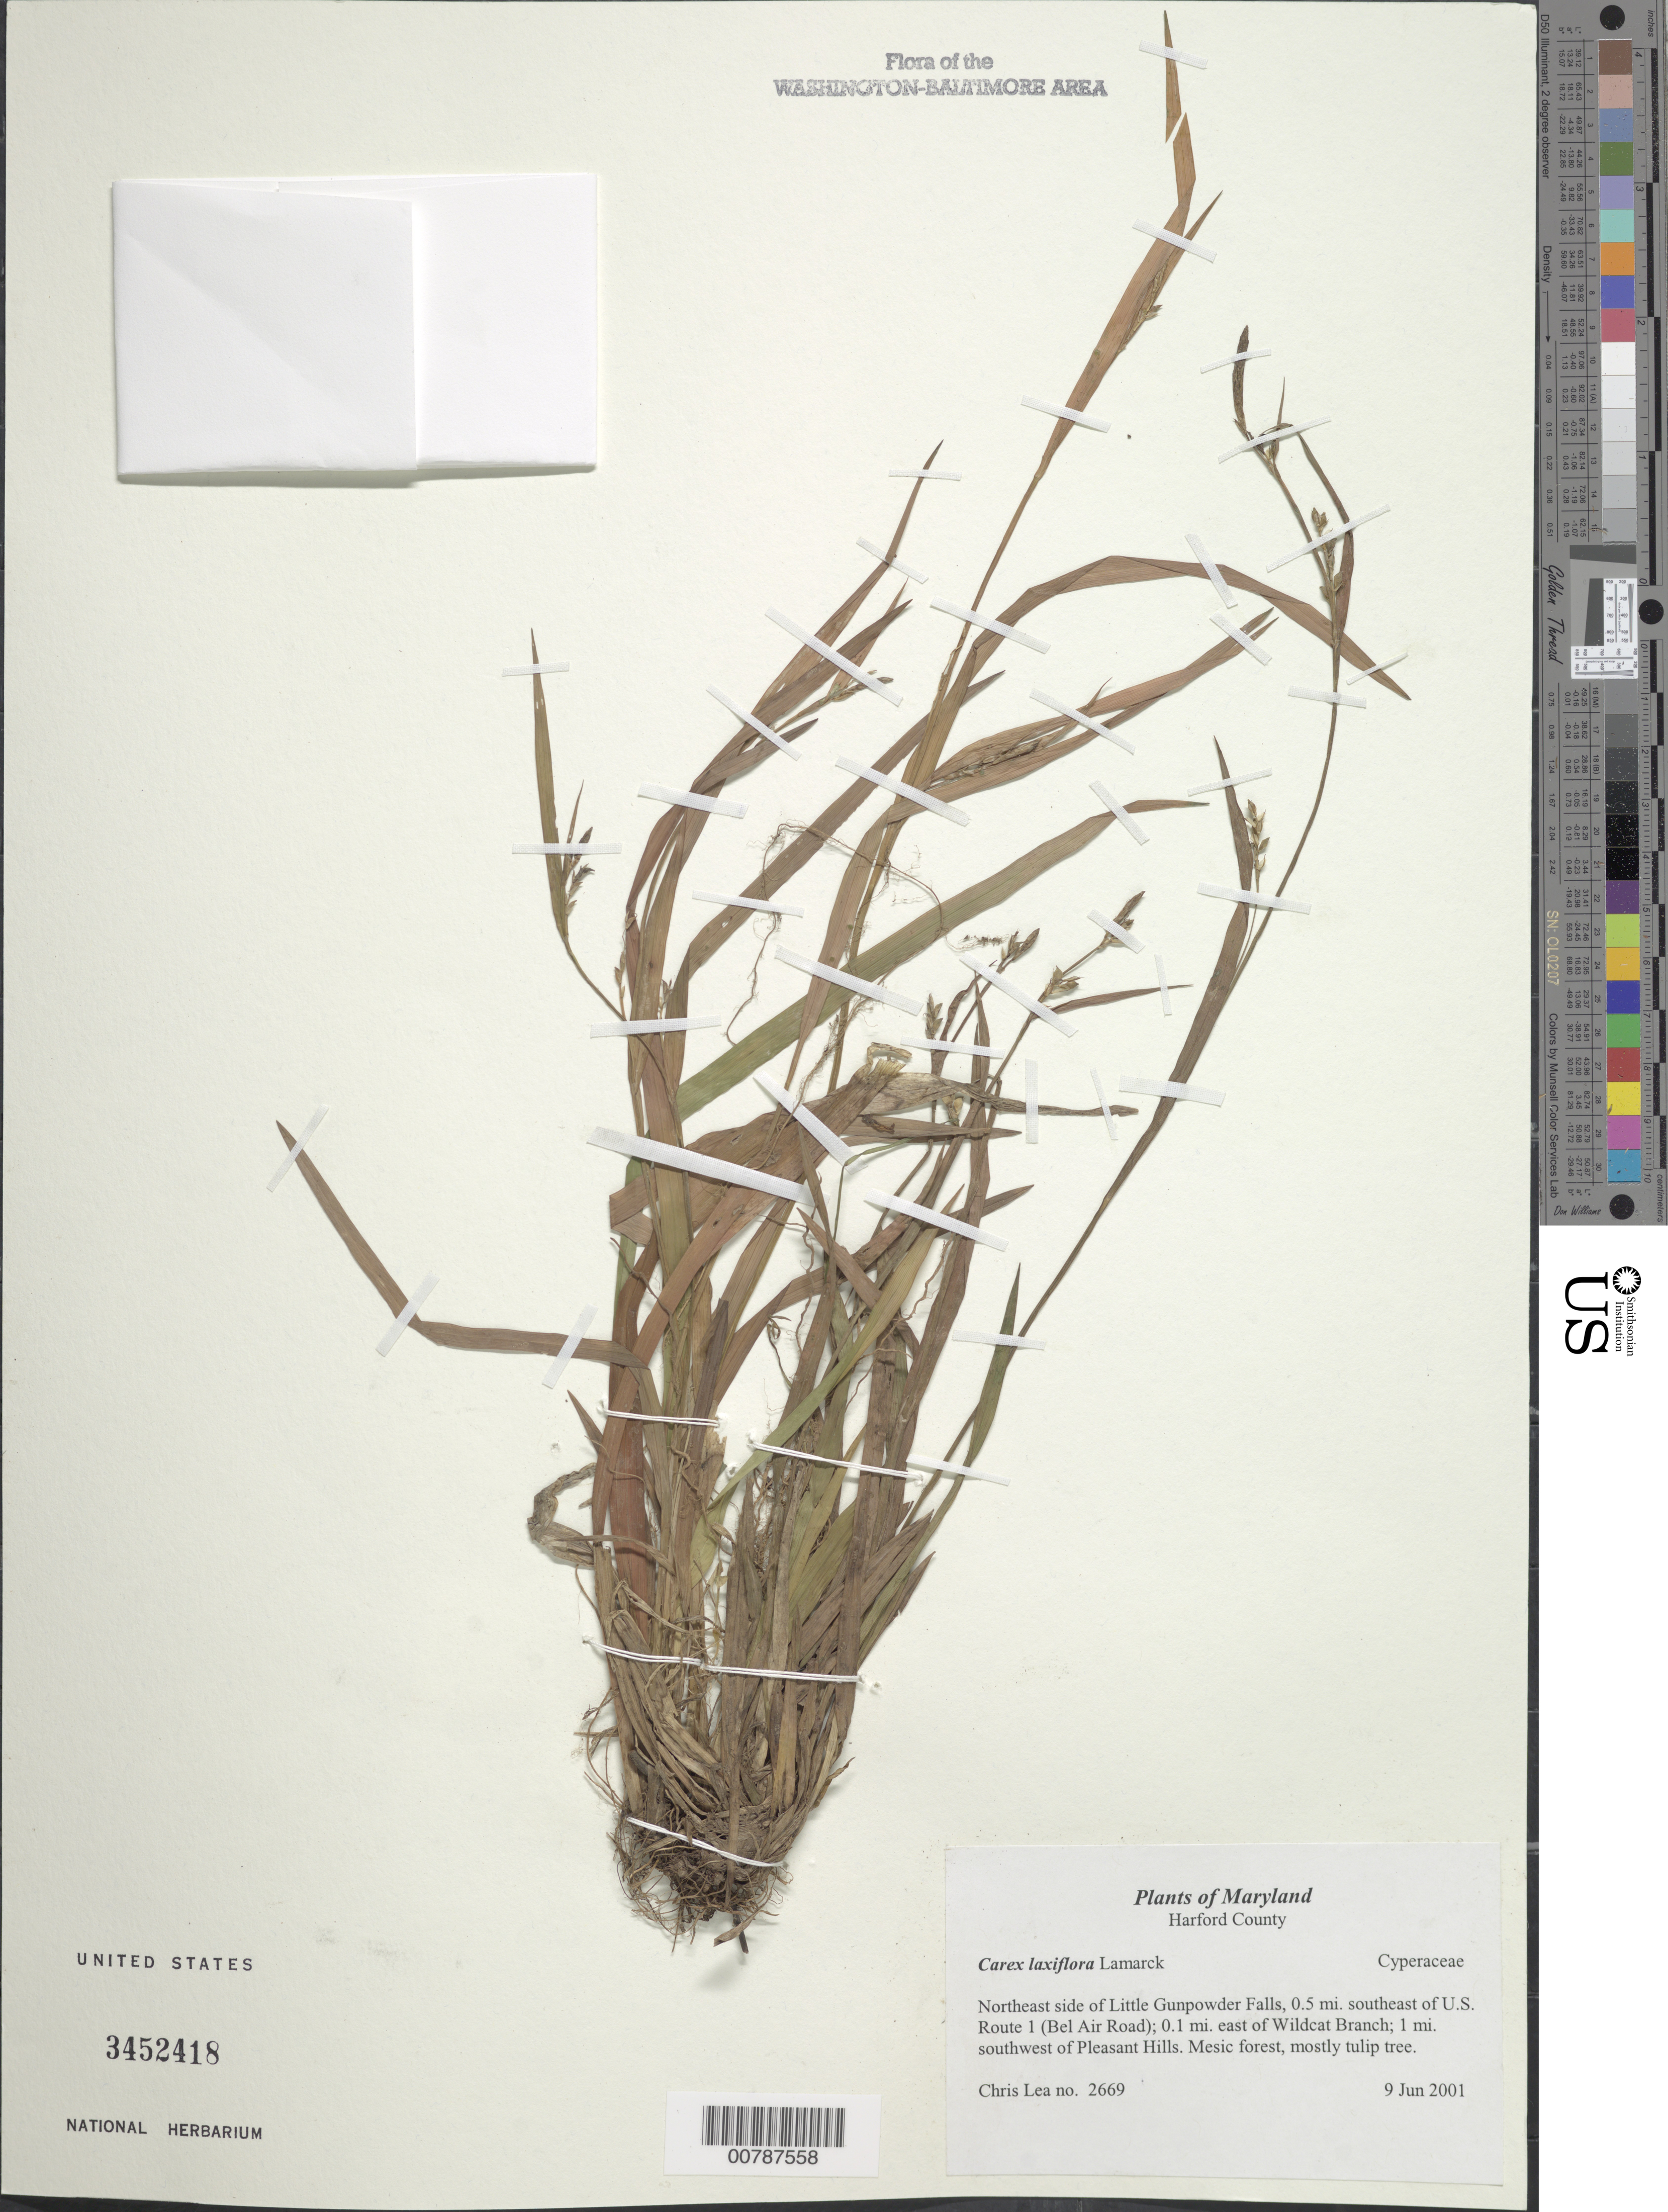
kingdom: Plantae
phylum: Tracheophyta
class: Liliopsida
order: Poales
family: Cyperaceae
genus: Carex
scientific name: Carex virescens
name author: Muhl. ex Willd.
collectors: C. Lea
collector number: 2669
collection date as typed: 9 Jun 2001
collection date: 2001-06-09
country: United States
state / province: Maryland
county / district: Harford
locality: Northeast side of Little Gunpowder Falls, 0.5 mi. southeast of U.S. Route 1 (Bel Air Road), 0.1 mi. southwest of Pleasant Hills.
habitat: Mesic forest, mostly tulip tree.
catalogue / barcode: US 3452418